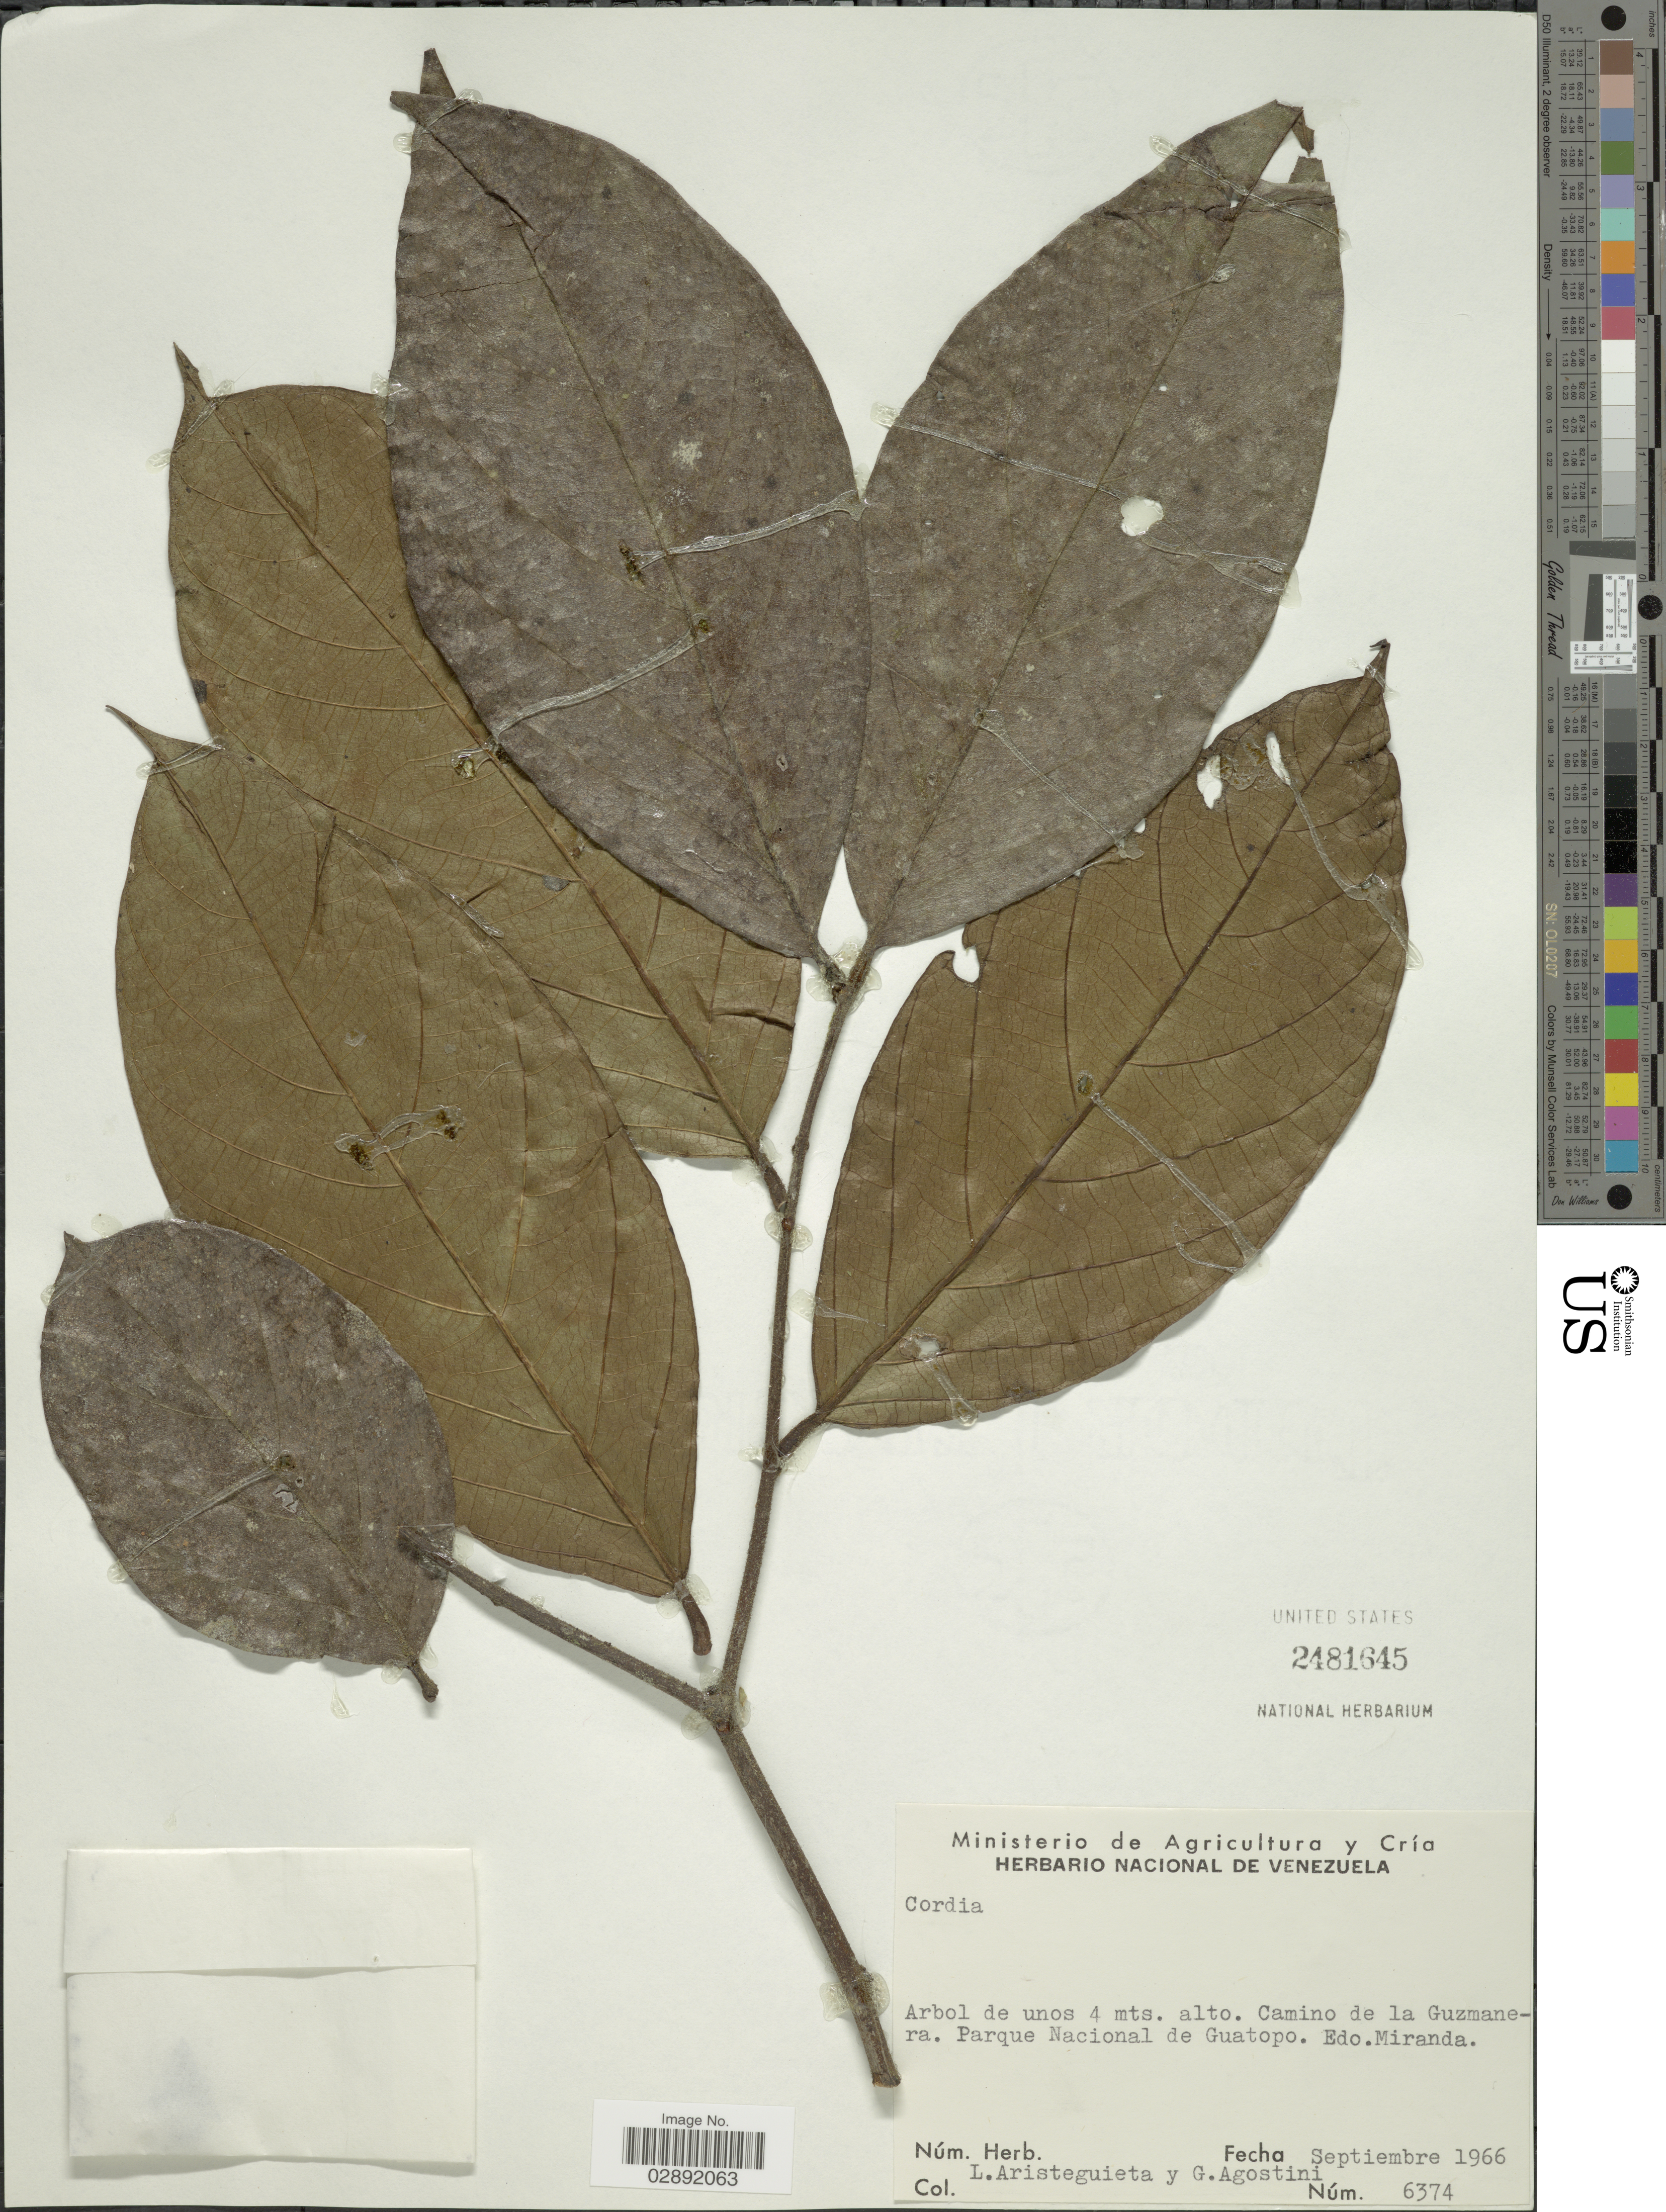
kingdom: Plantae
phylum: Tracheophyta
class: Magnoliopsida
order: Boraginales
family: Cordiaceae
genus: Cordia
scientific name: Cordia sp.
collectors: L. Aristeguieta & G. Agostini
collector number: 6374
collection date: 1966-09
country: Venezuela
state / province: Miranda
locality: Camino de la Guzmanera. Parqe Nacional de Guatopo. Edo. Miranda.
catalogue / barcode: US 2481645